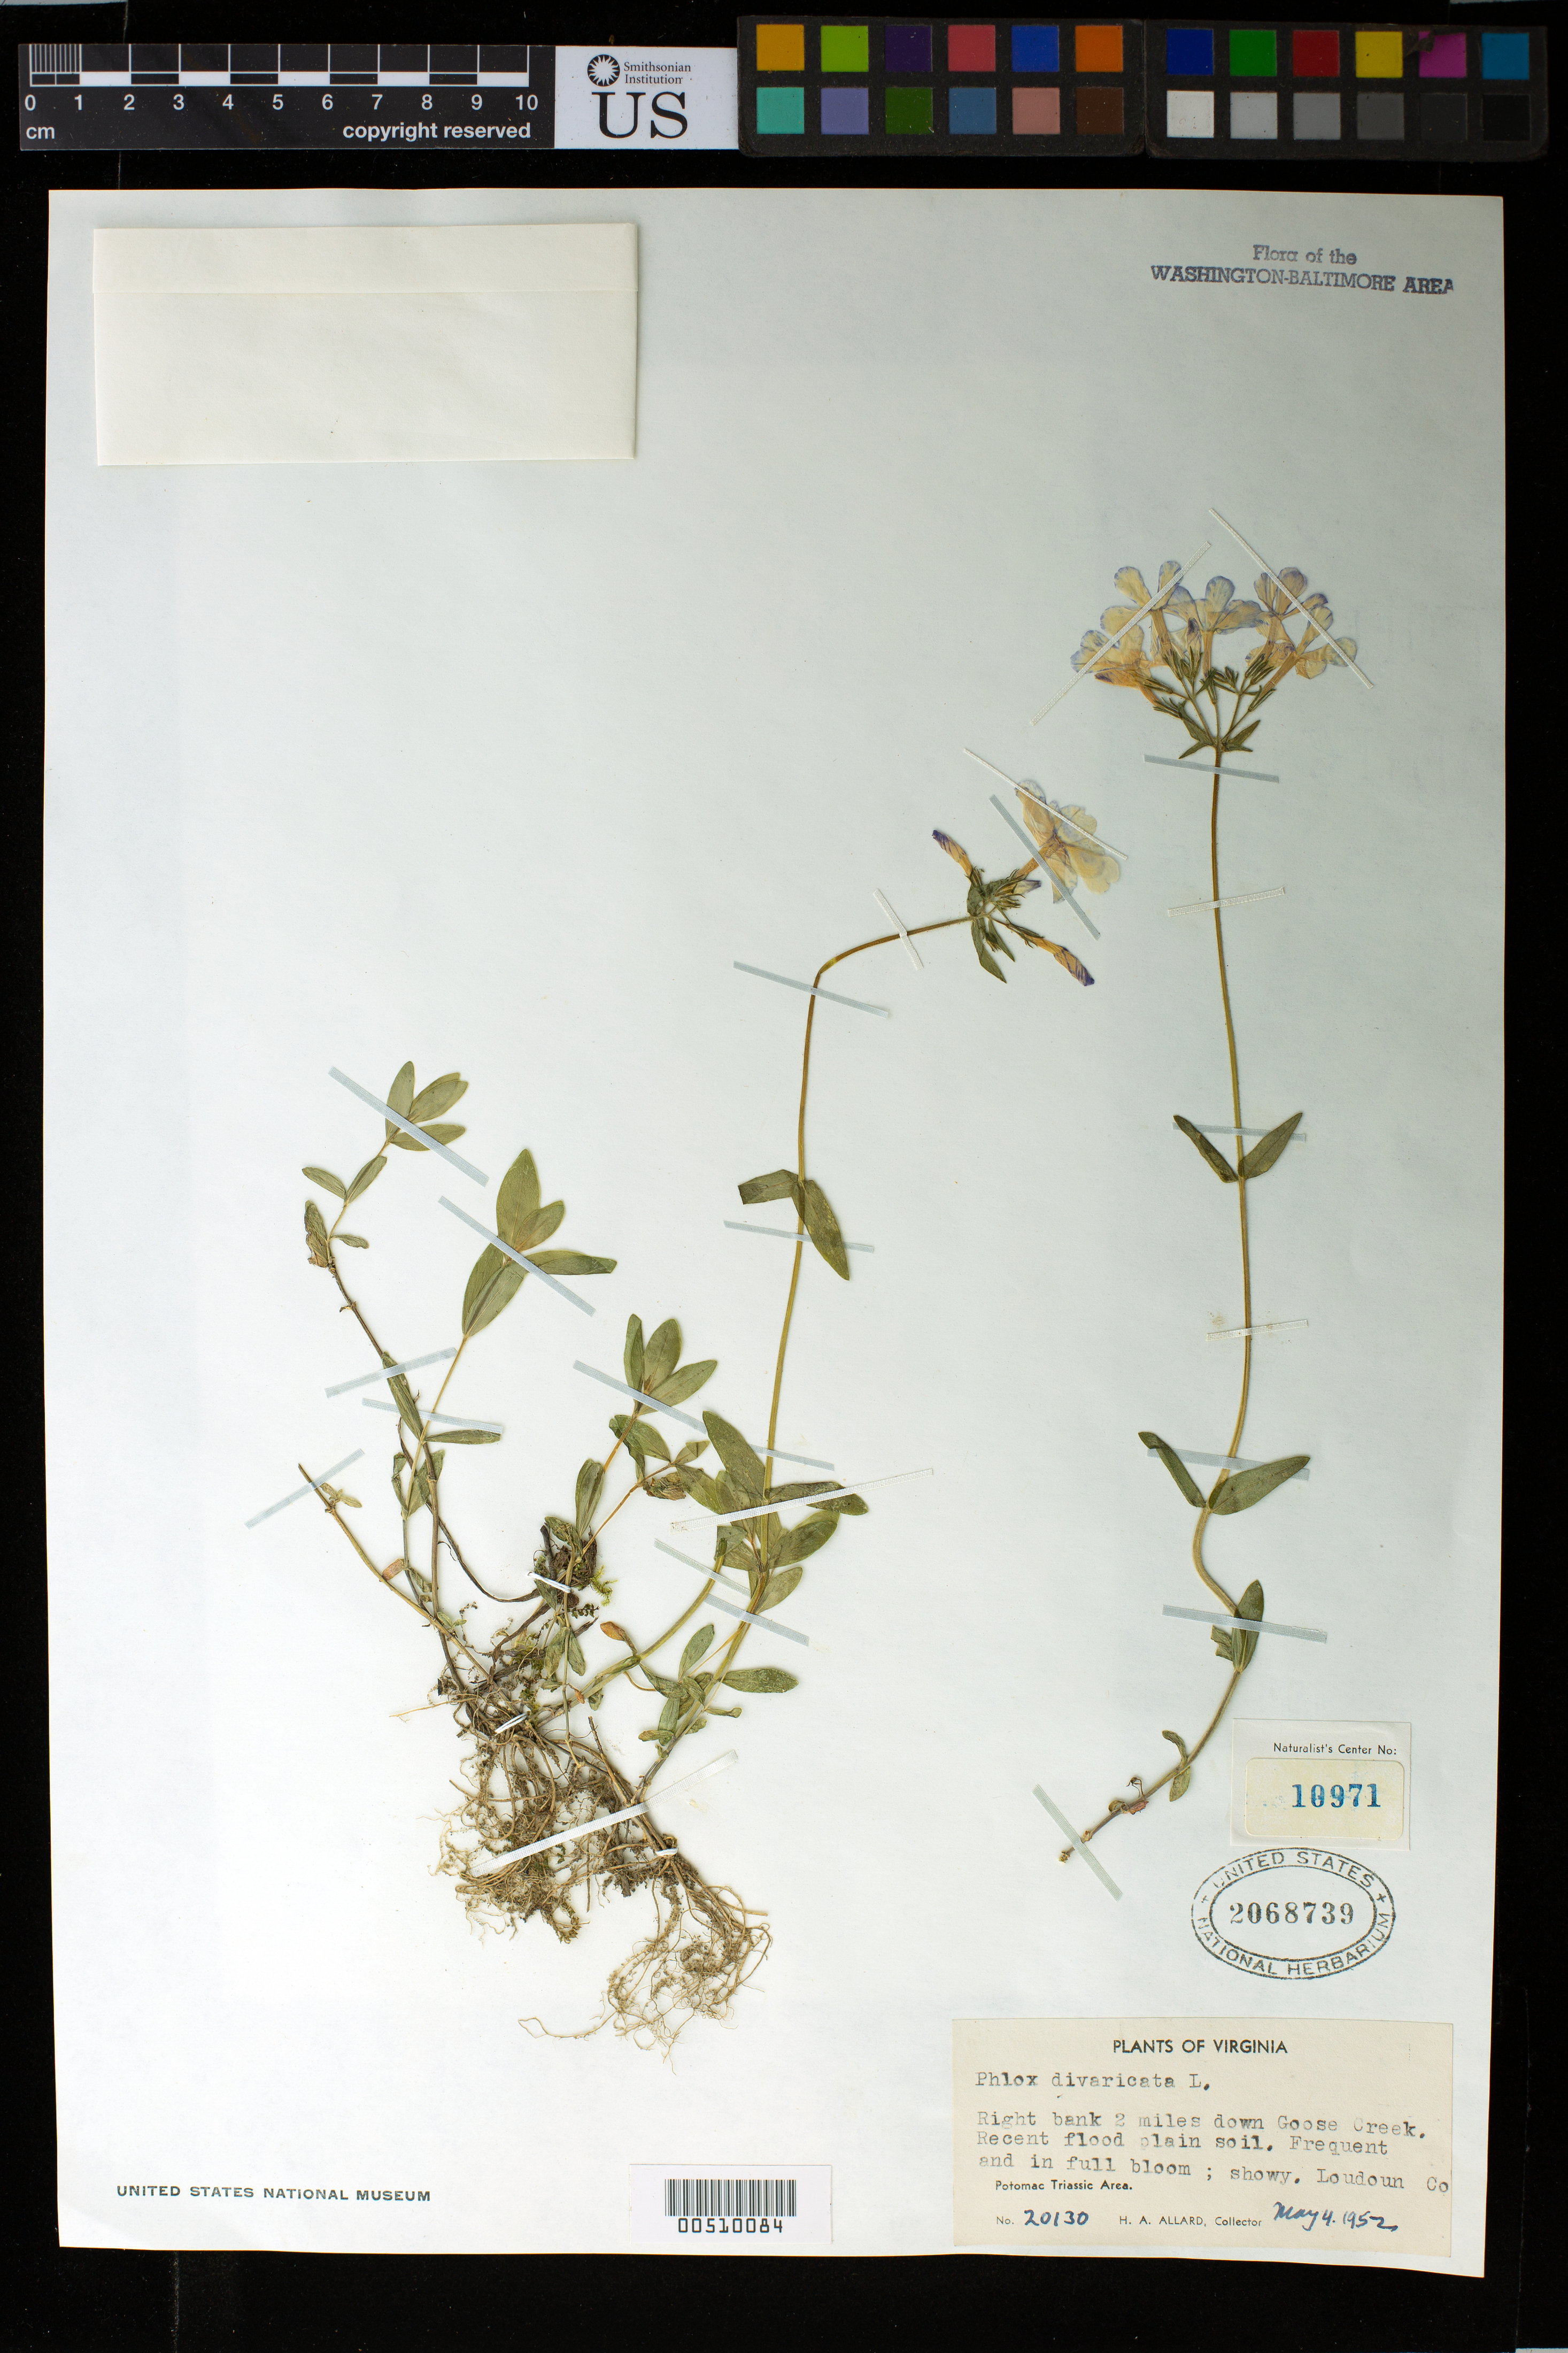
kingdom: Plantae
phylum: Tracheophyta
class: Magnoliopsida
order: Ericales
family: Polemoniaceae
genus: Phlox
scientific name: Phlox divaricata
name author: L.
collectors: H. A. Allard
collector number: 20130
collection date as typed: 04 May 1952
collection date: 1952-05-04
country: United States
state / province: Virginia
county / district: Loudoun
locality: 2 Mi down Goose Creek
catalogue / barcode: US 2068739